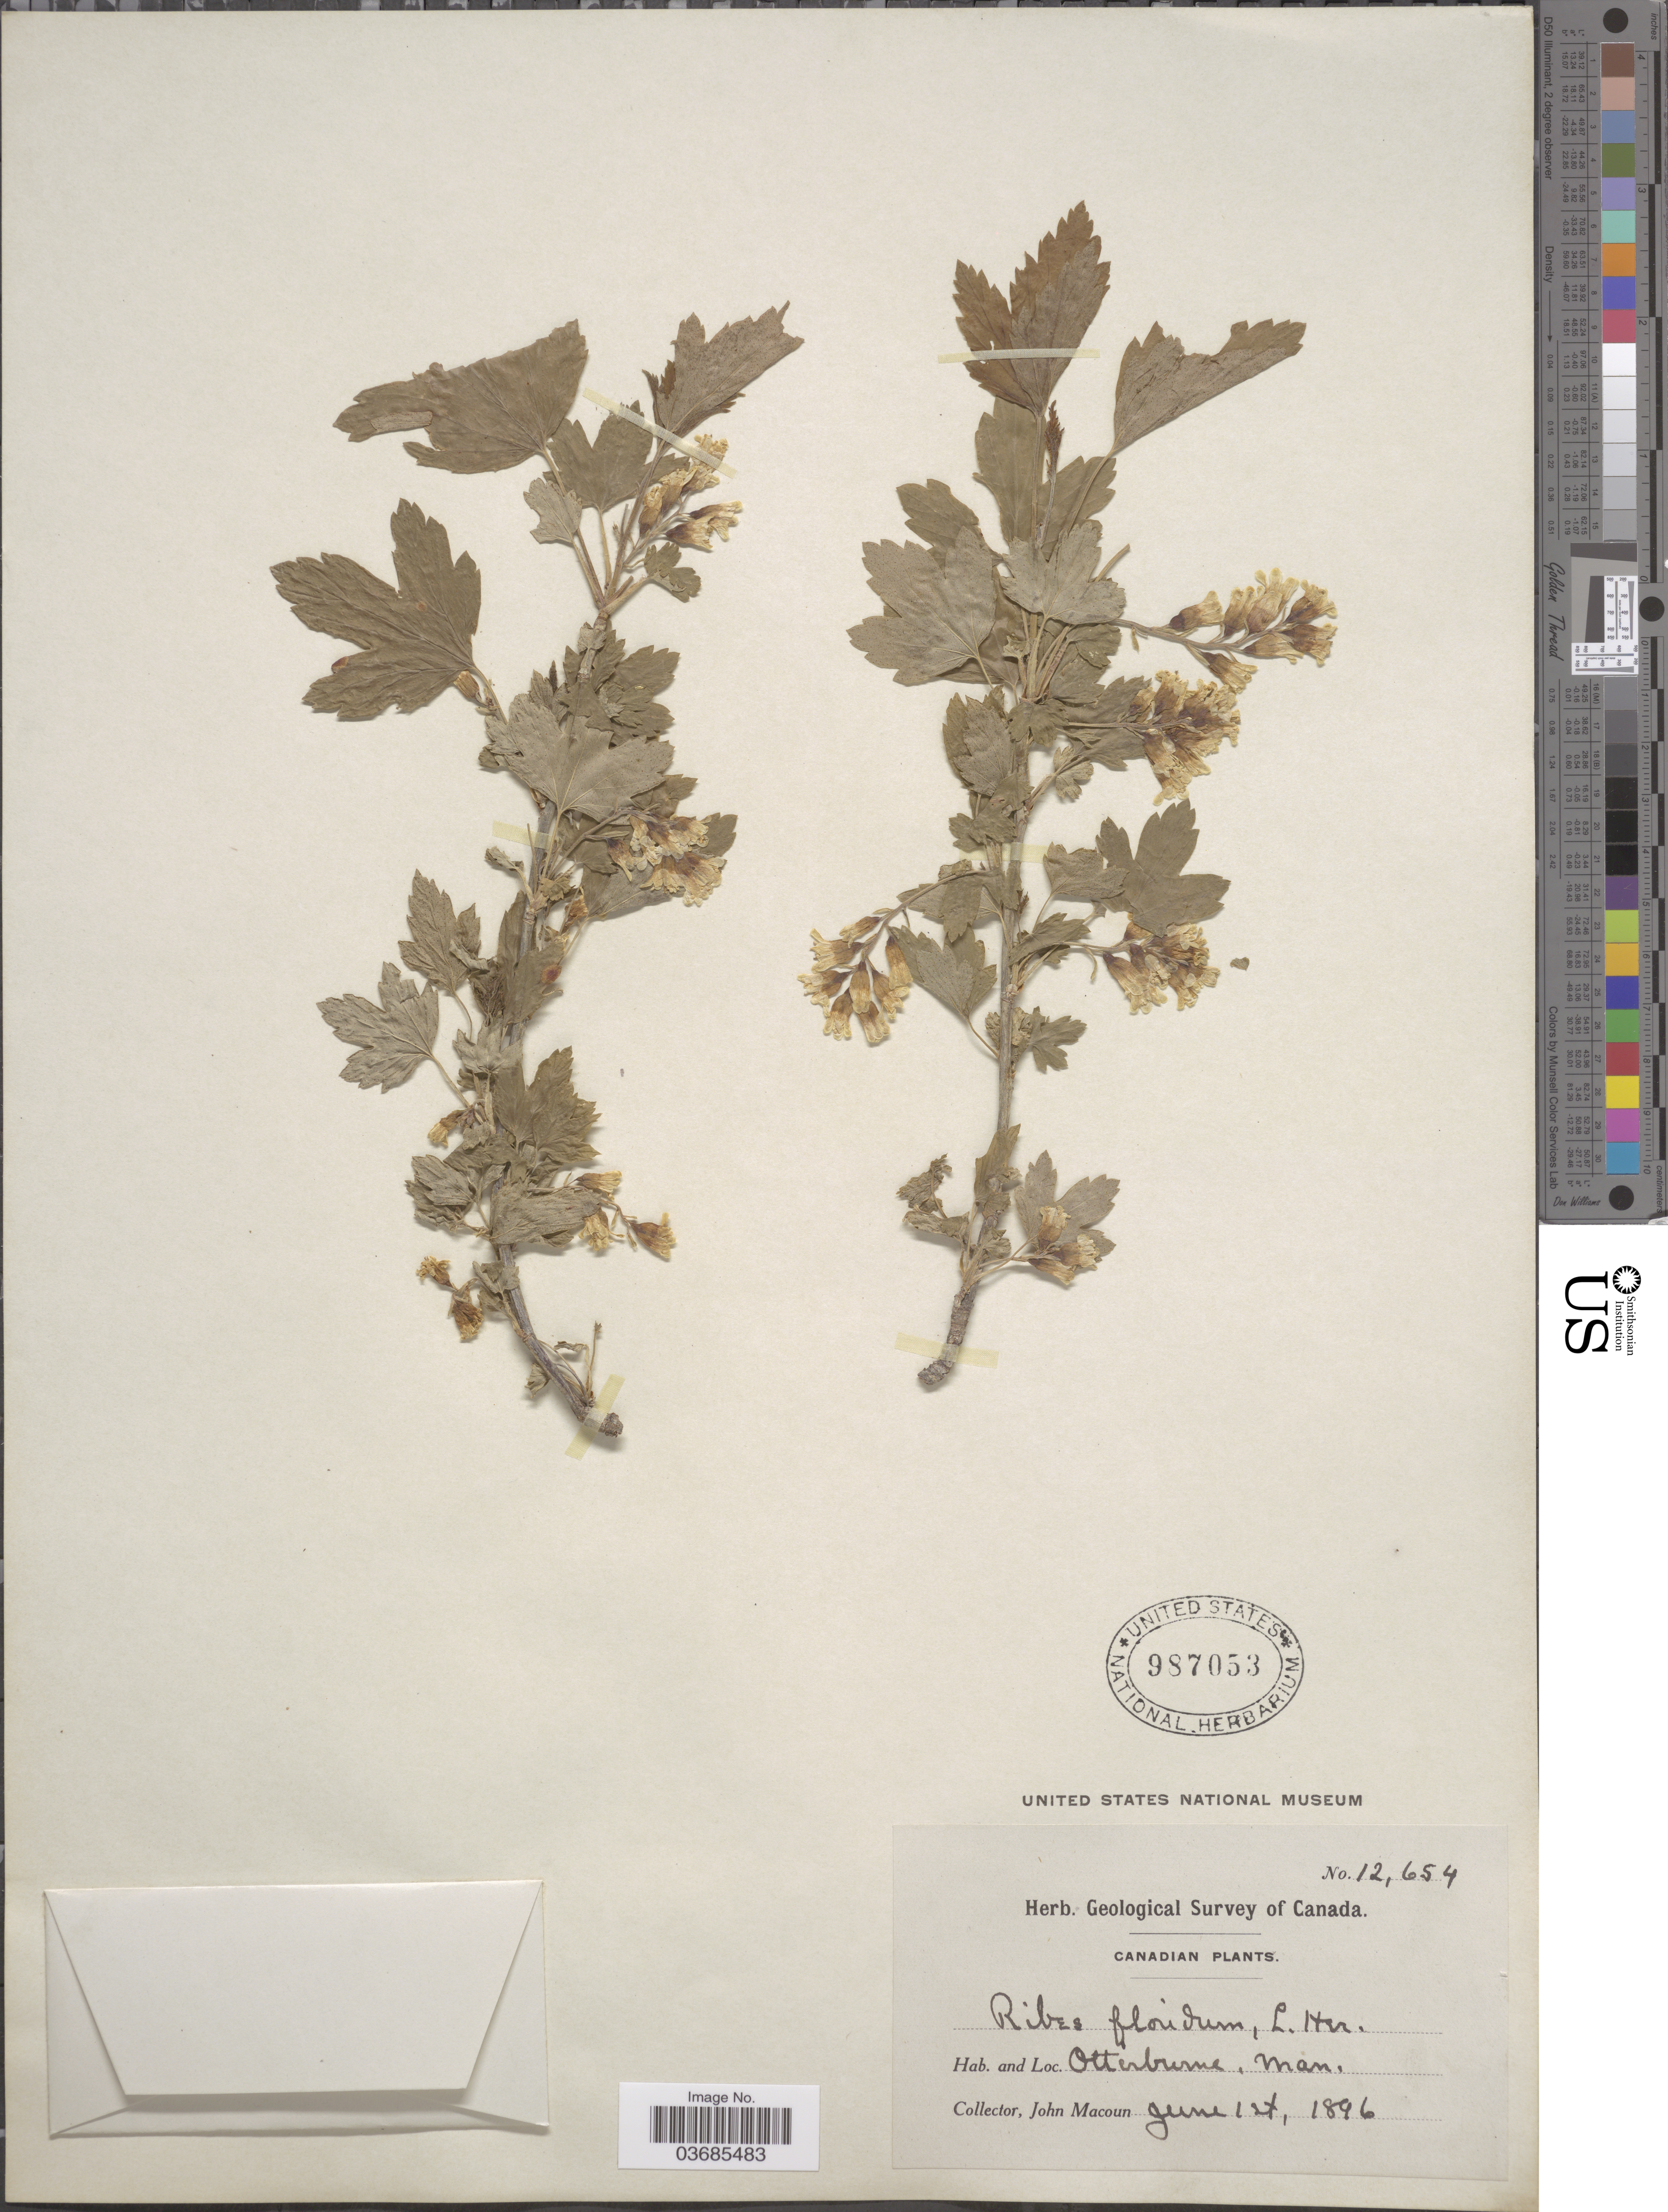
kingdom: Plantae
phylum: Tracheophyta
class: Magnoliopsida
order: Saxifragales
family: Grossulariaceae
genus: Ribes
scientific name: Ribes americanum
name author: Mill.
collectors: J. Macoun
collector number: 12654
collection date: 1896-06-12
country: Canada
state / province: Manitoba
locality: Geological Survey of Canada. Otterburne, Man.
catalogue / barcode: US 987053